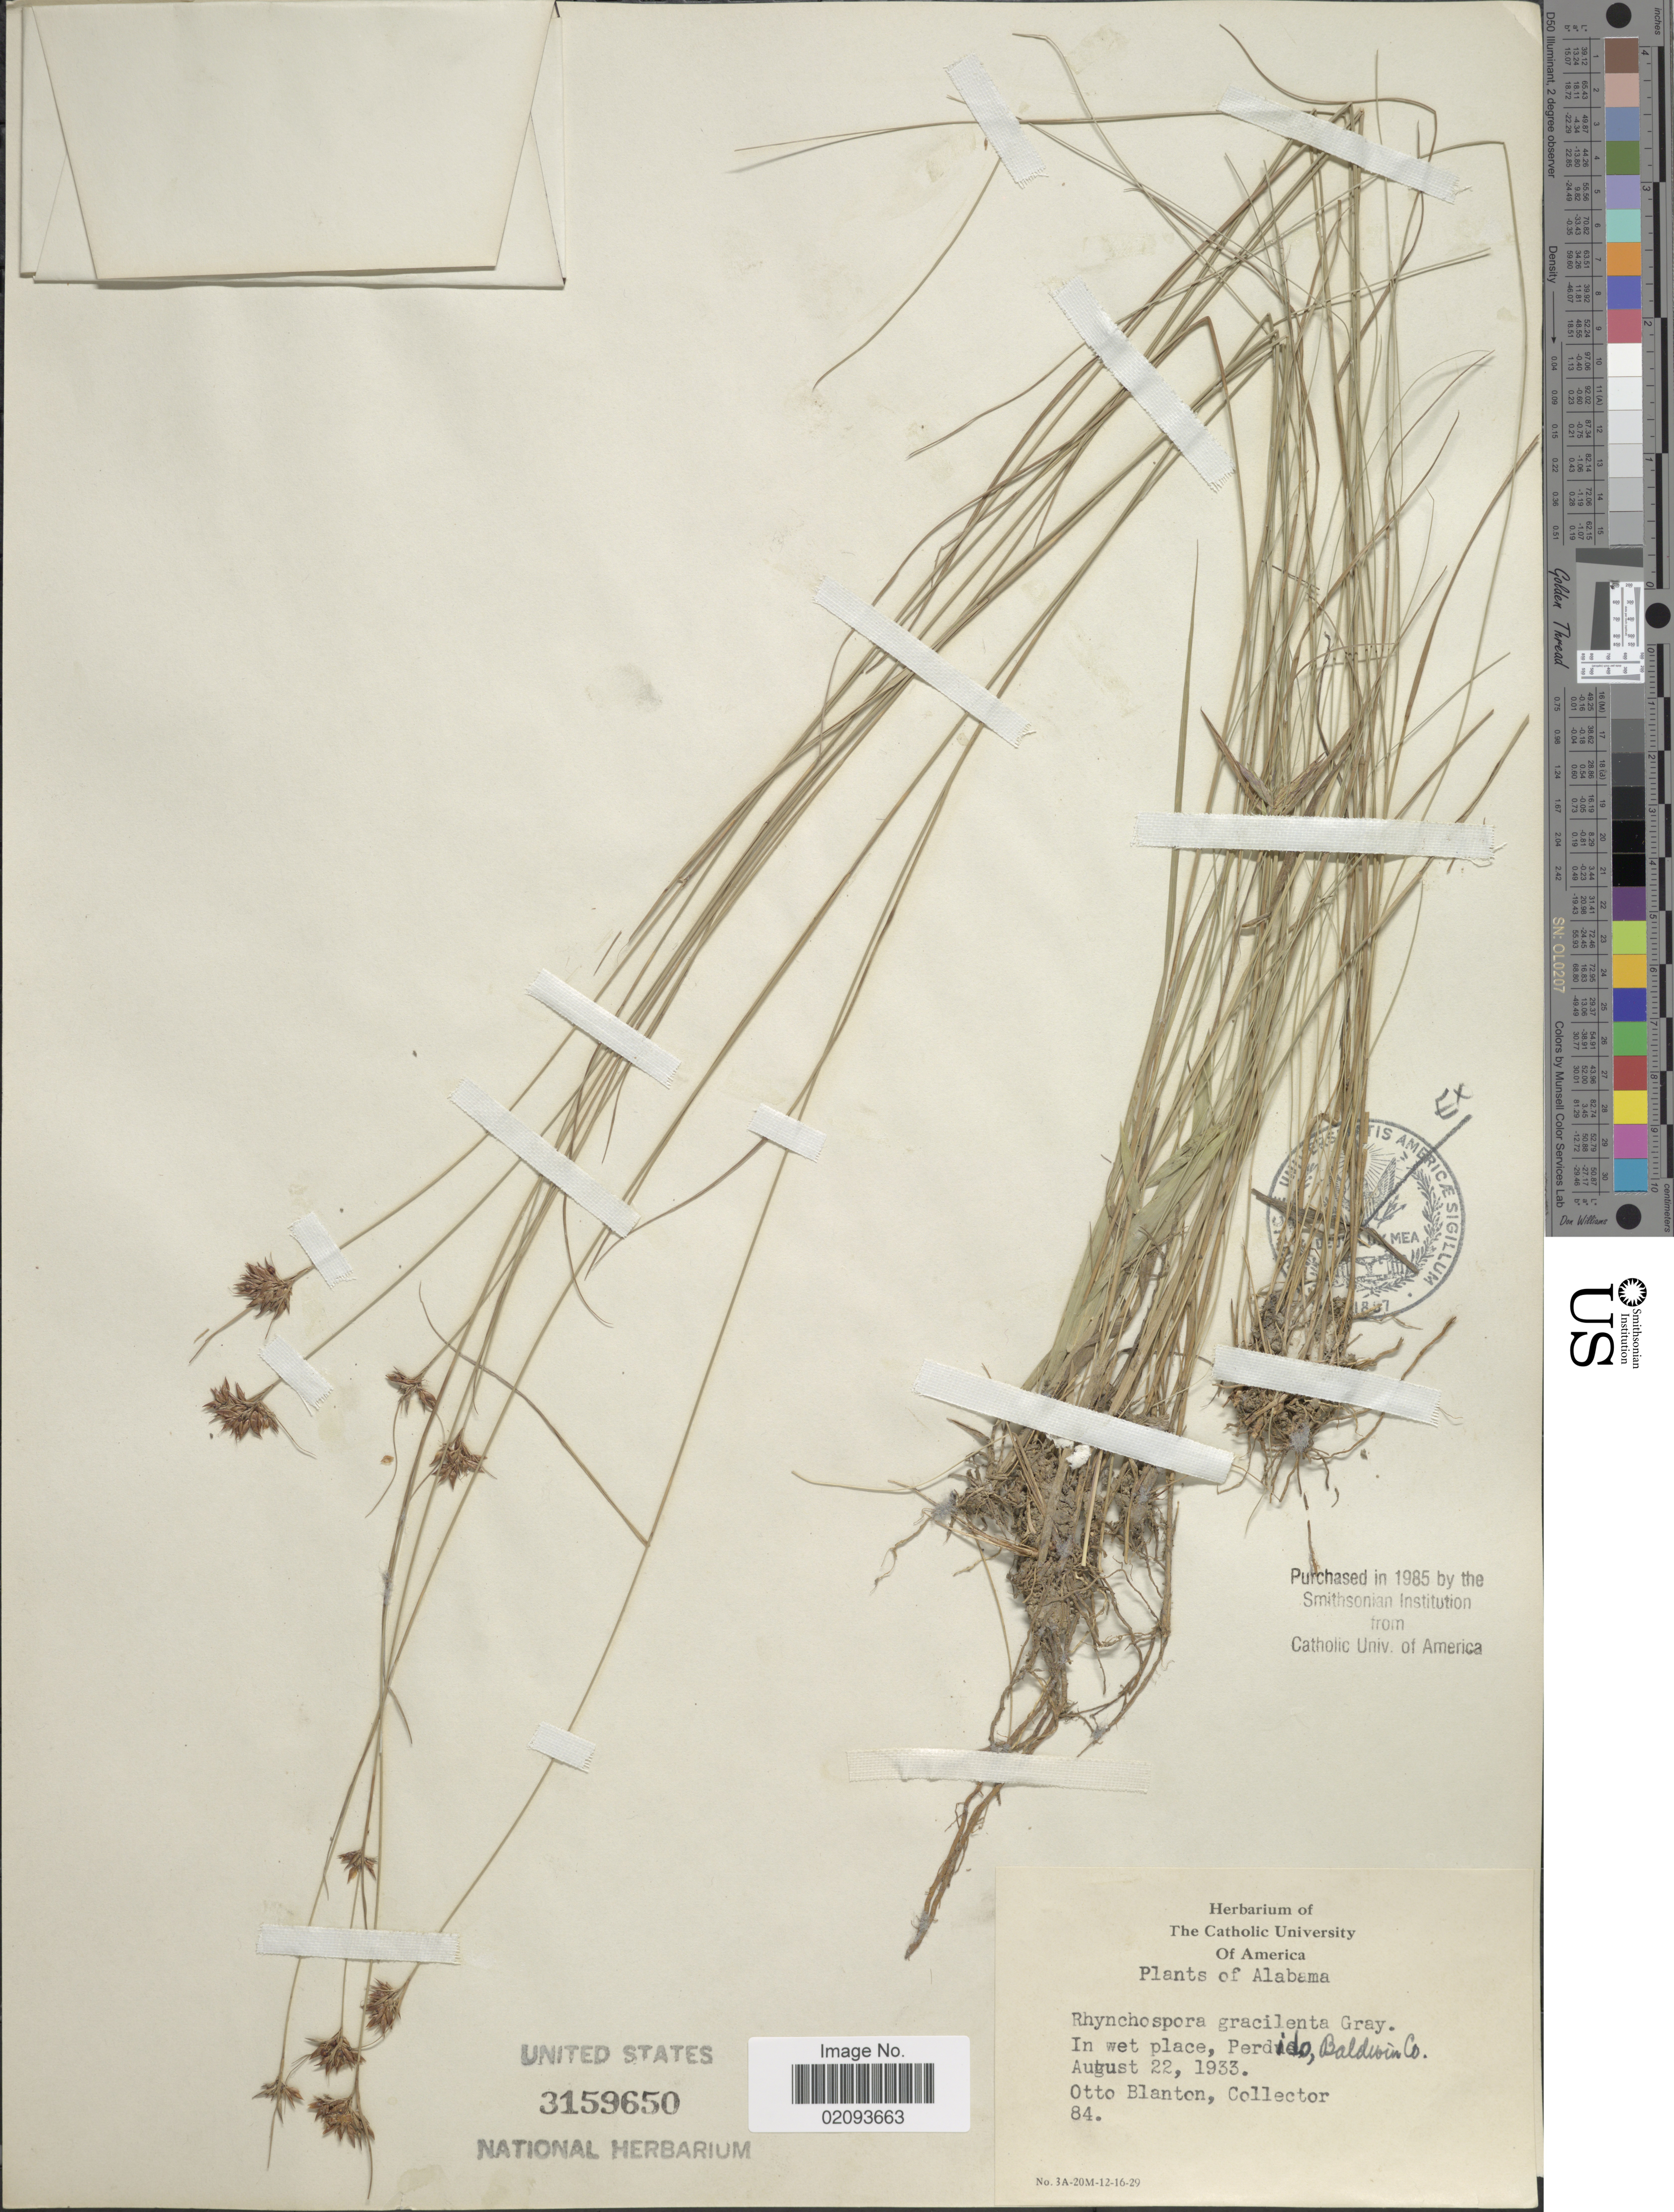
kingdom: Plantae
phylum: Tracheophyta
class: Liliopsida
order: Poales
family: Cyperaceae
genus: Rhynchospora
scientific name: Rhynchospora gracilenta A. Gray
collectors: O. Blanton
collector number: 84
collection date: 1933-08-22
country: United States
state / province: Alabama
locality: In wet place, Perdido, Baldwin County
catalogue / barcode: US 3159650